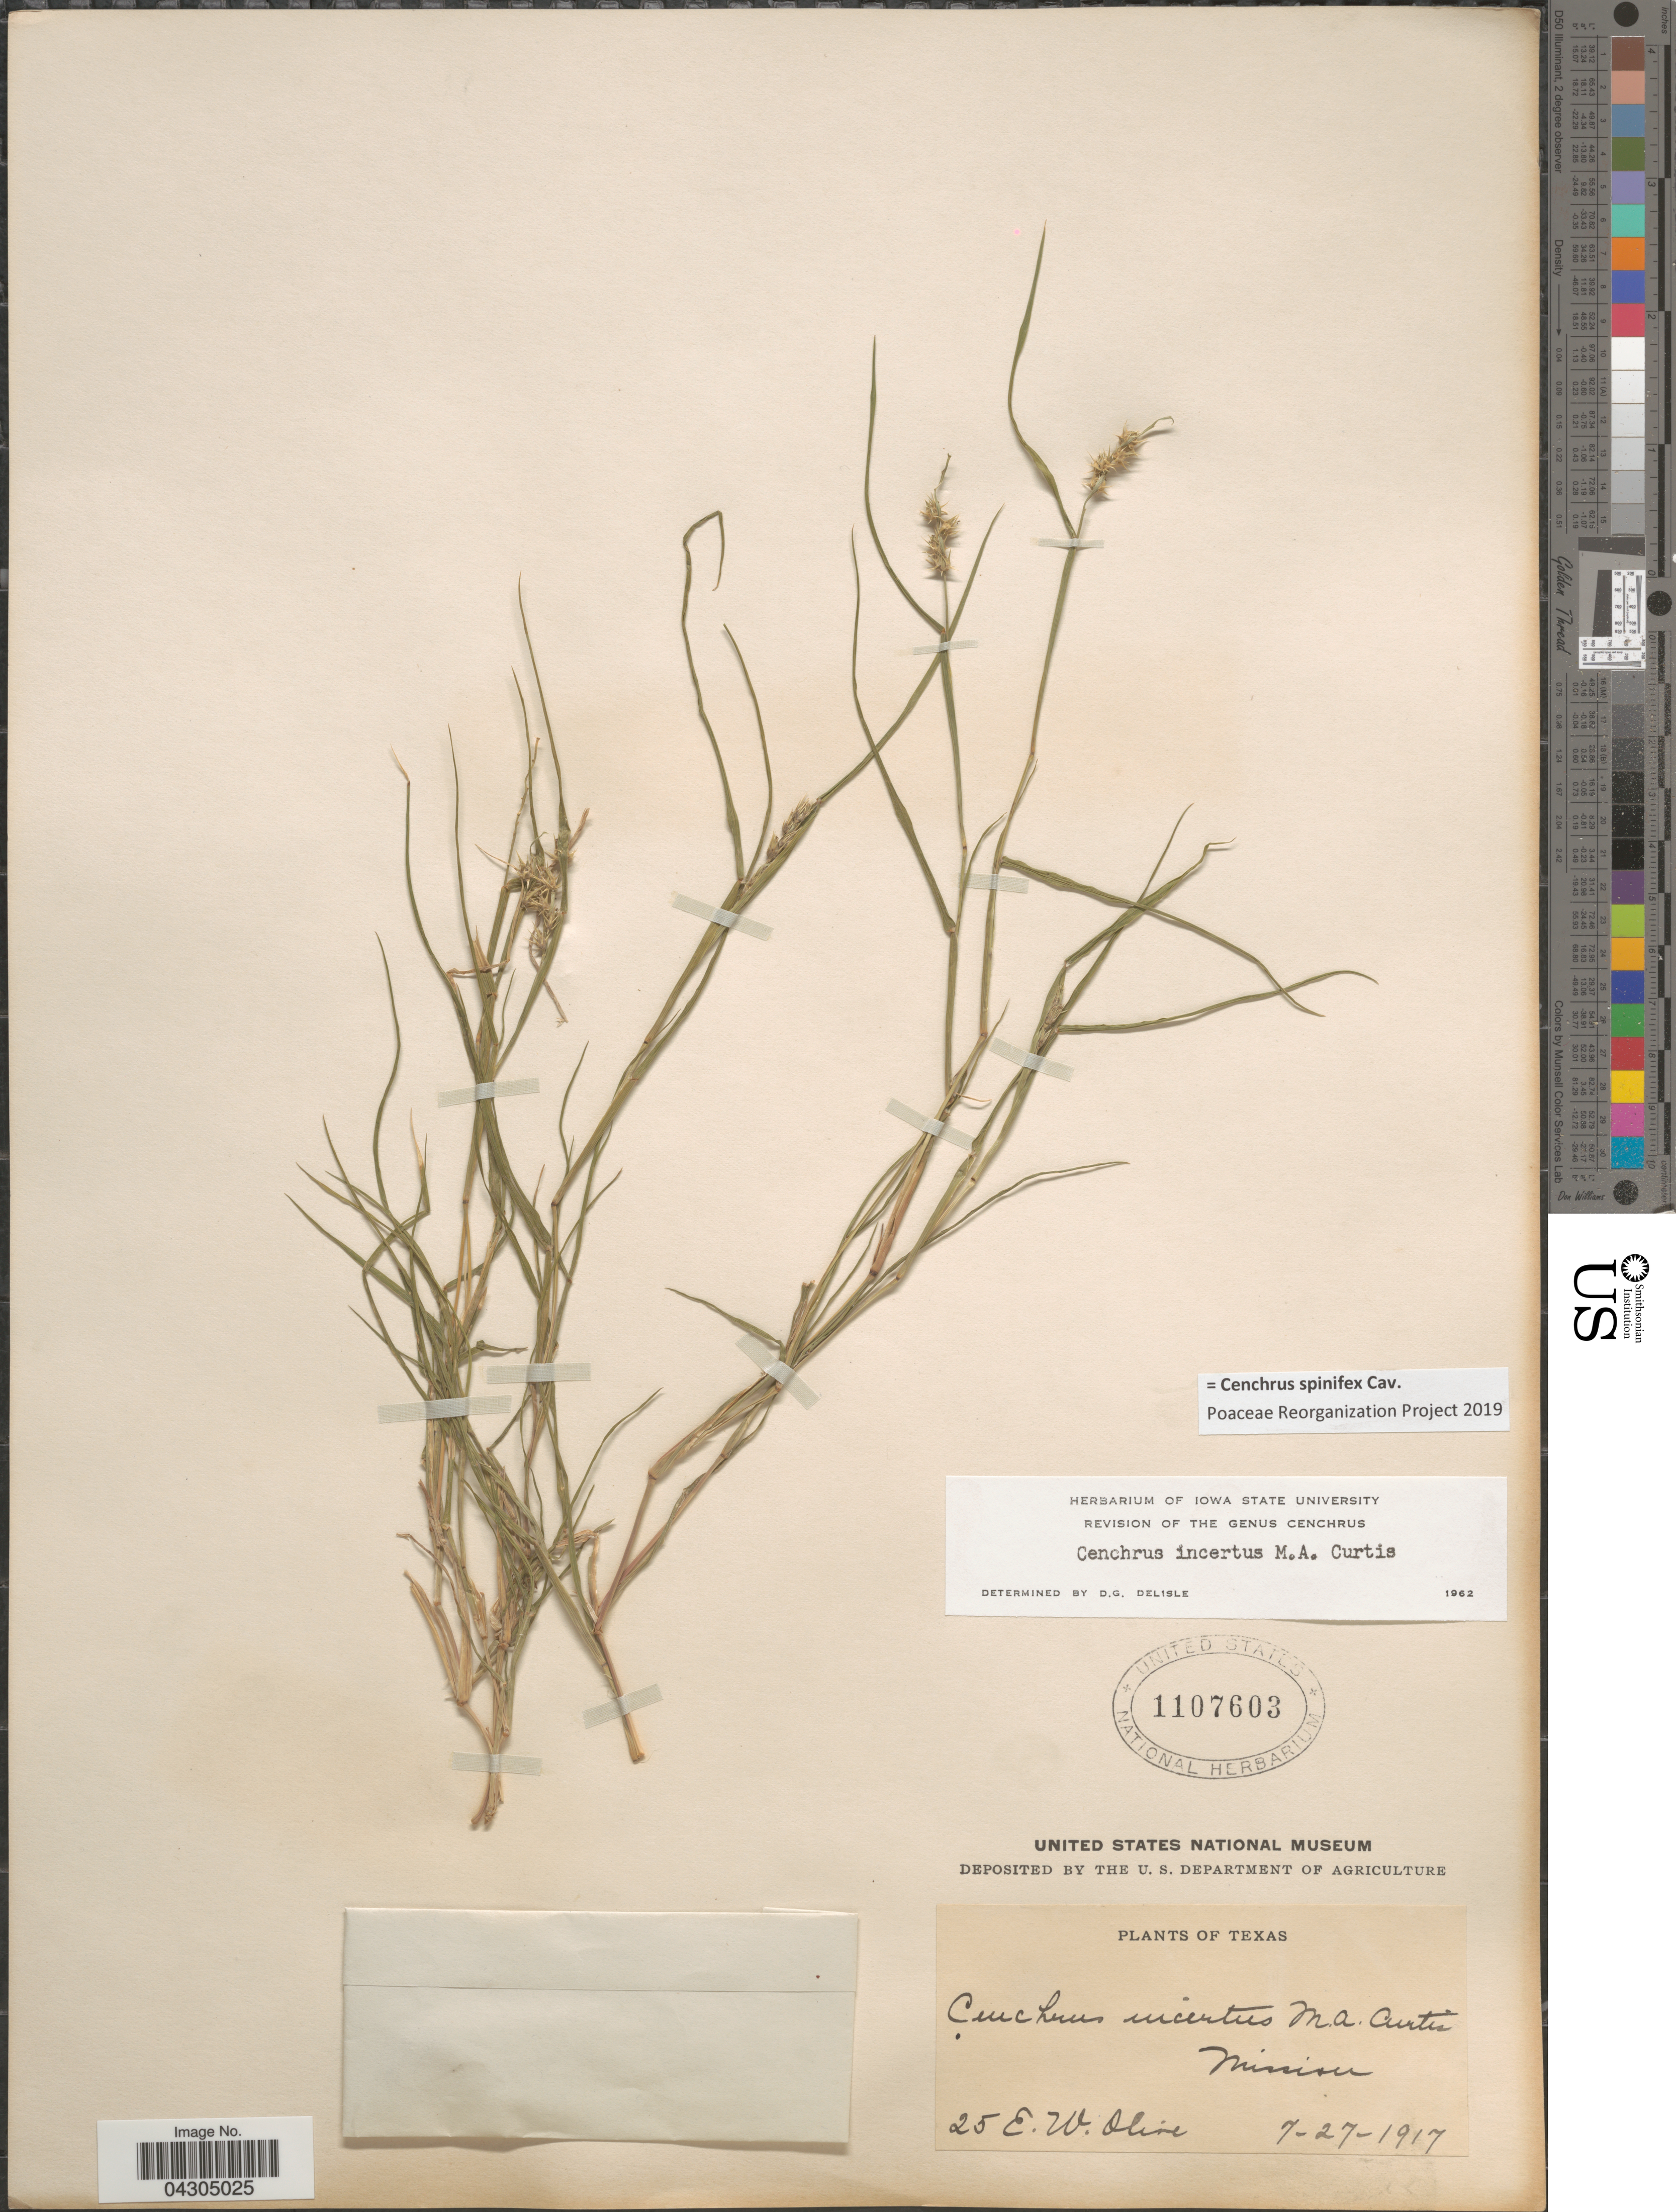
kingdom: Plantae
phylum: Tracheophyta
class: Liliopsida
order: Poales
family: Poaceae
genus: Cenchrus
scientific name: Cenchrus spinifex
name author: Cav.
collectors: E. Olive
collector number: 25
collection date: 1917-07-27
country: United States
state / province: Texas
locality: Mission.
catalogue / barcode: US 1107603